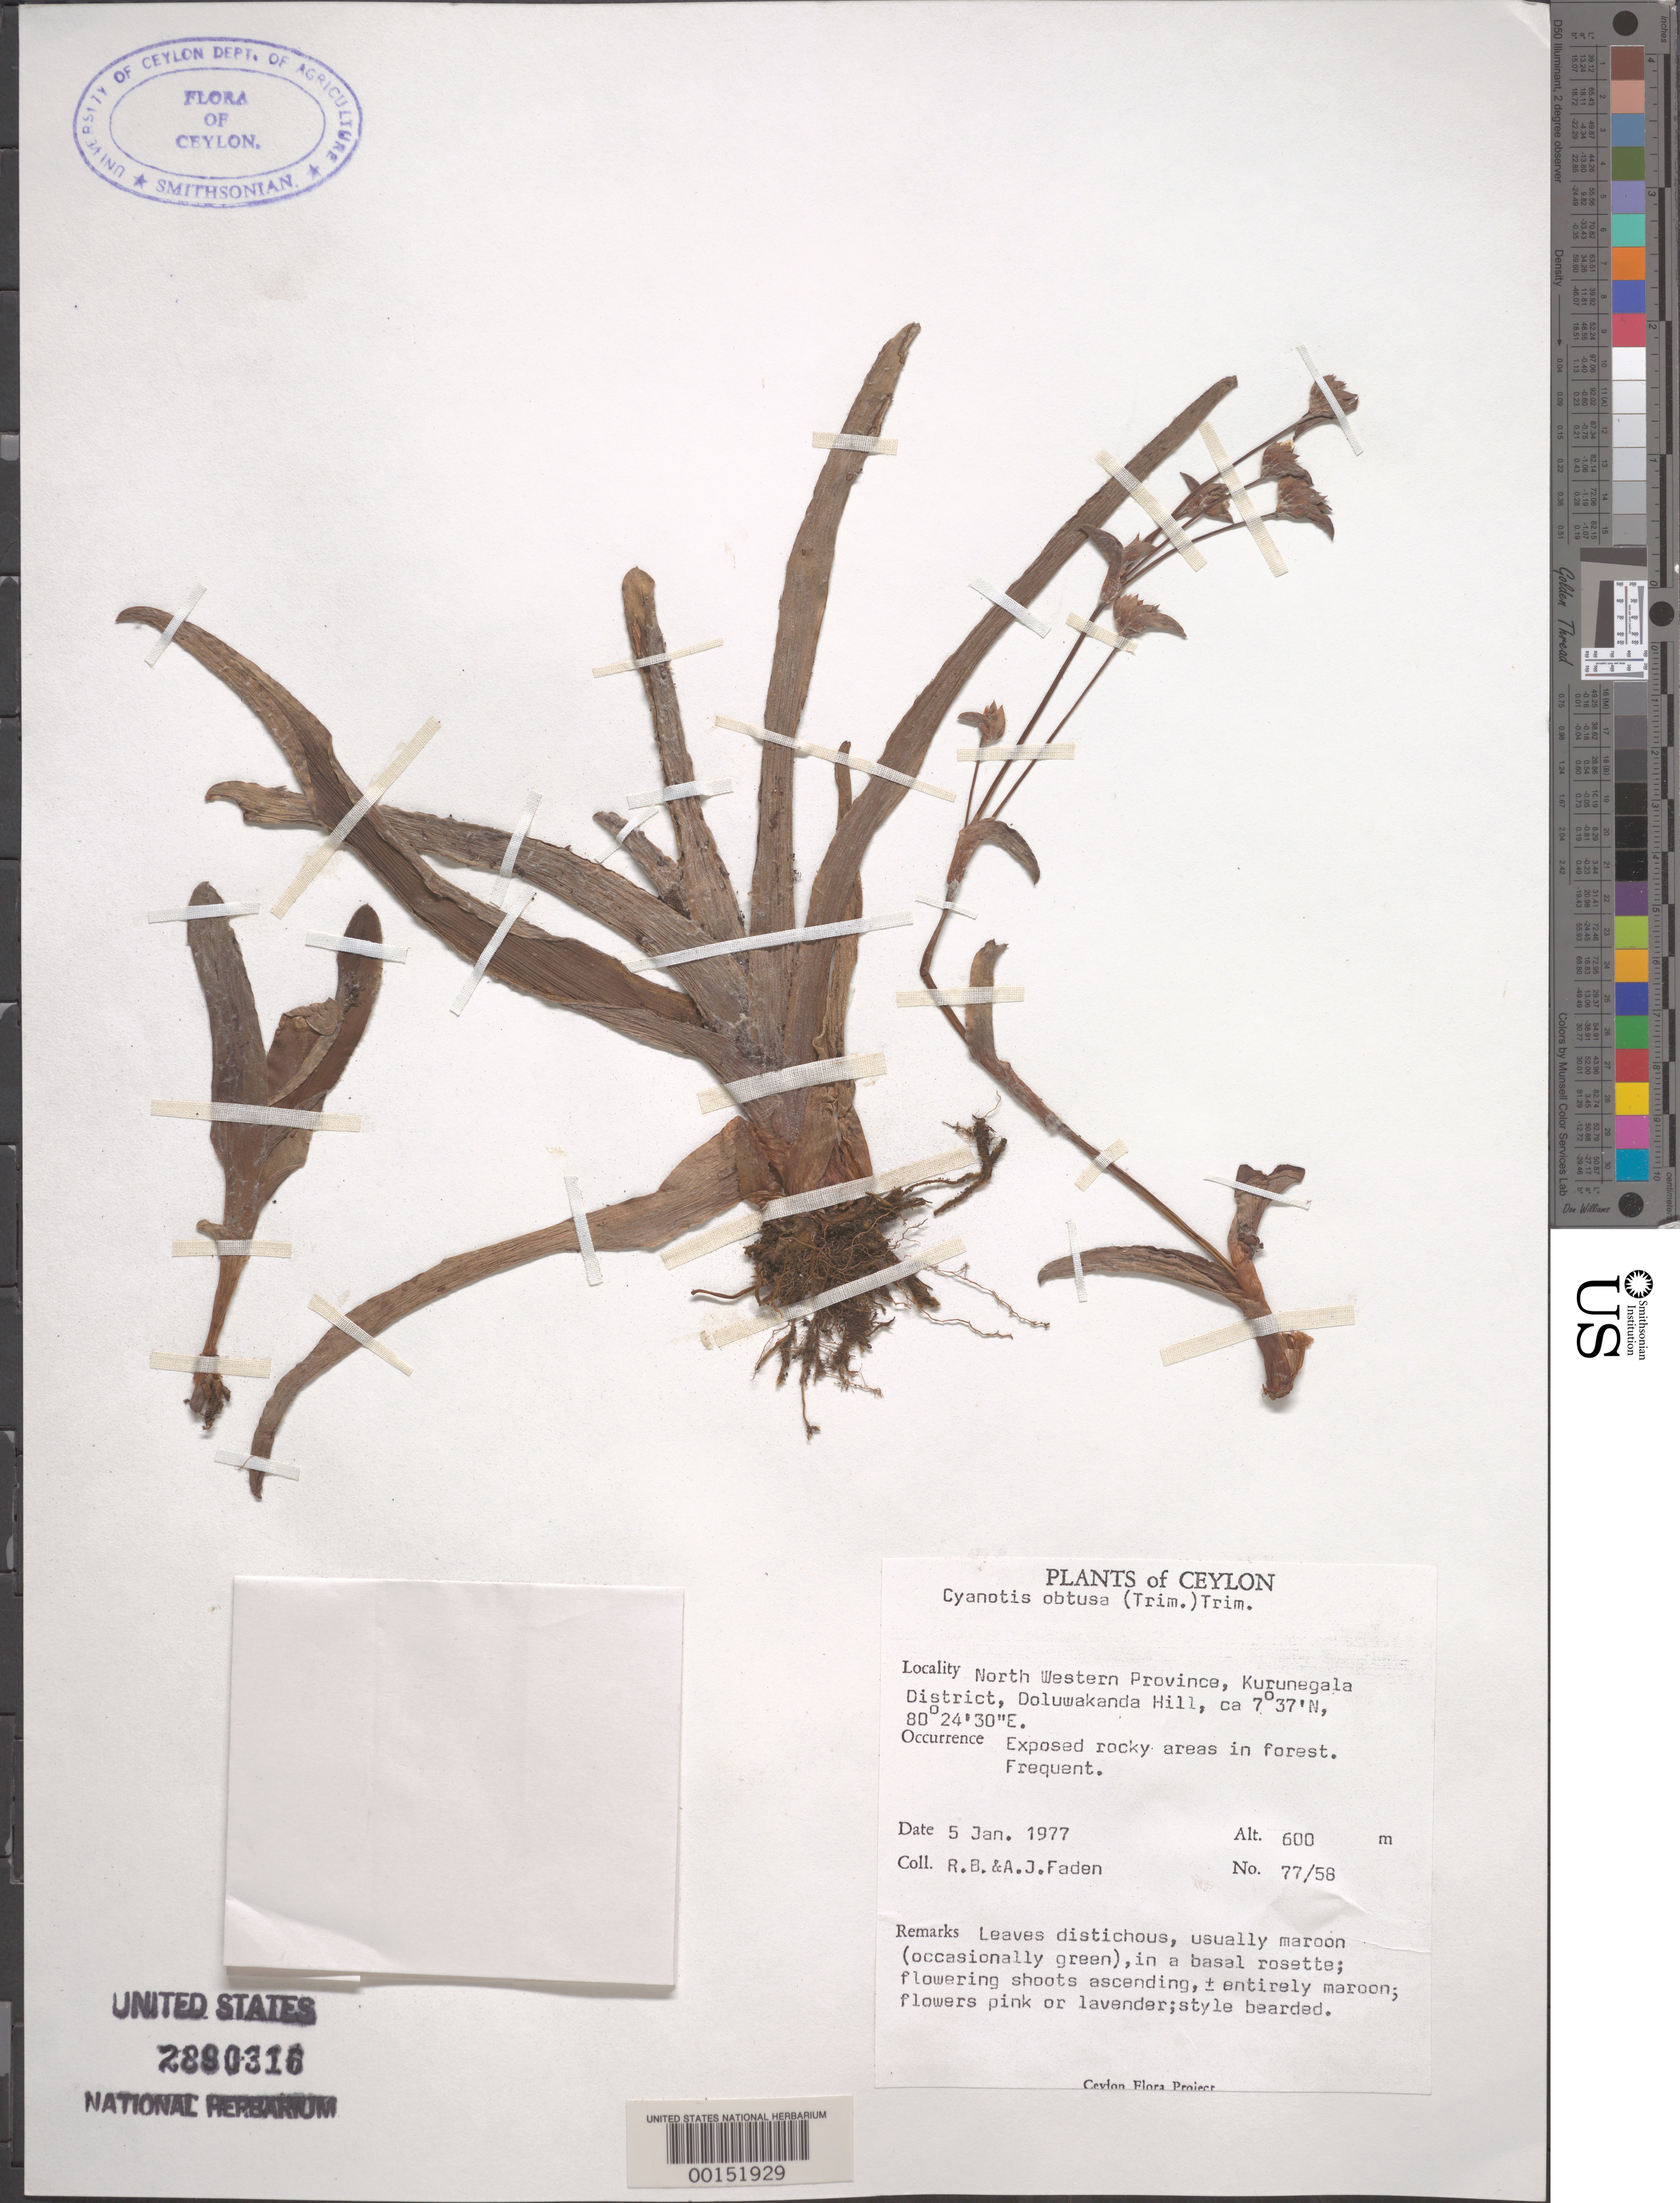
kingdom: Plantae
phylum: Tracheophyta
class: Liliopsida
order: Commelinales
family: Commelinaceae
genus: Cyanotis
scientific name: Cyanotis obtusa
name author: (Trimen) Trimen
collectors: R. B. Faden & A. J. Faden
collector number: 77/58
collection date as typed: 05 Jan 1977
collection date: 1977-01-05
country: Sri Lanka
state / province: North Western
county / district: Kurunegala Dist.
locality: Doluwakanda hill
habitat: Exposed rocky areas in forest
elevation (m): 600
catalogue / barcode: US 2890316